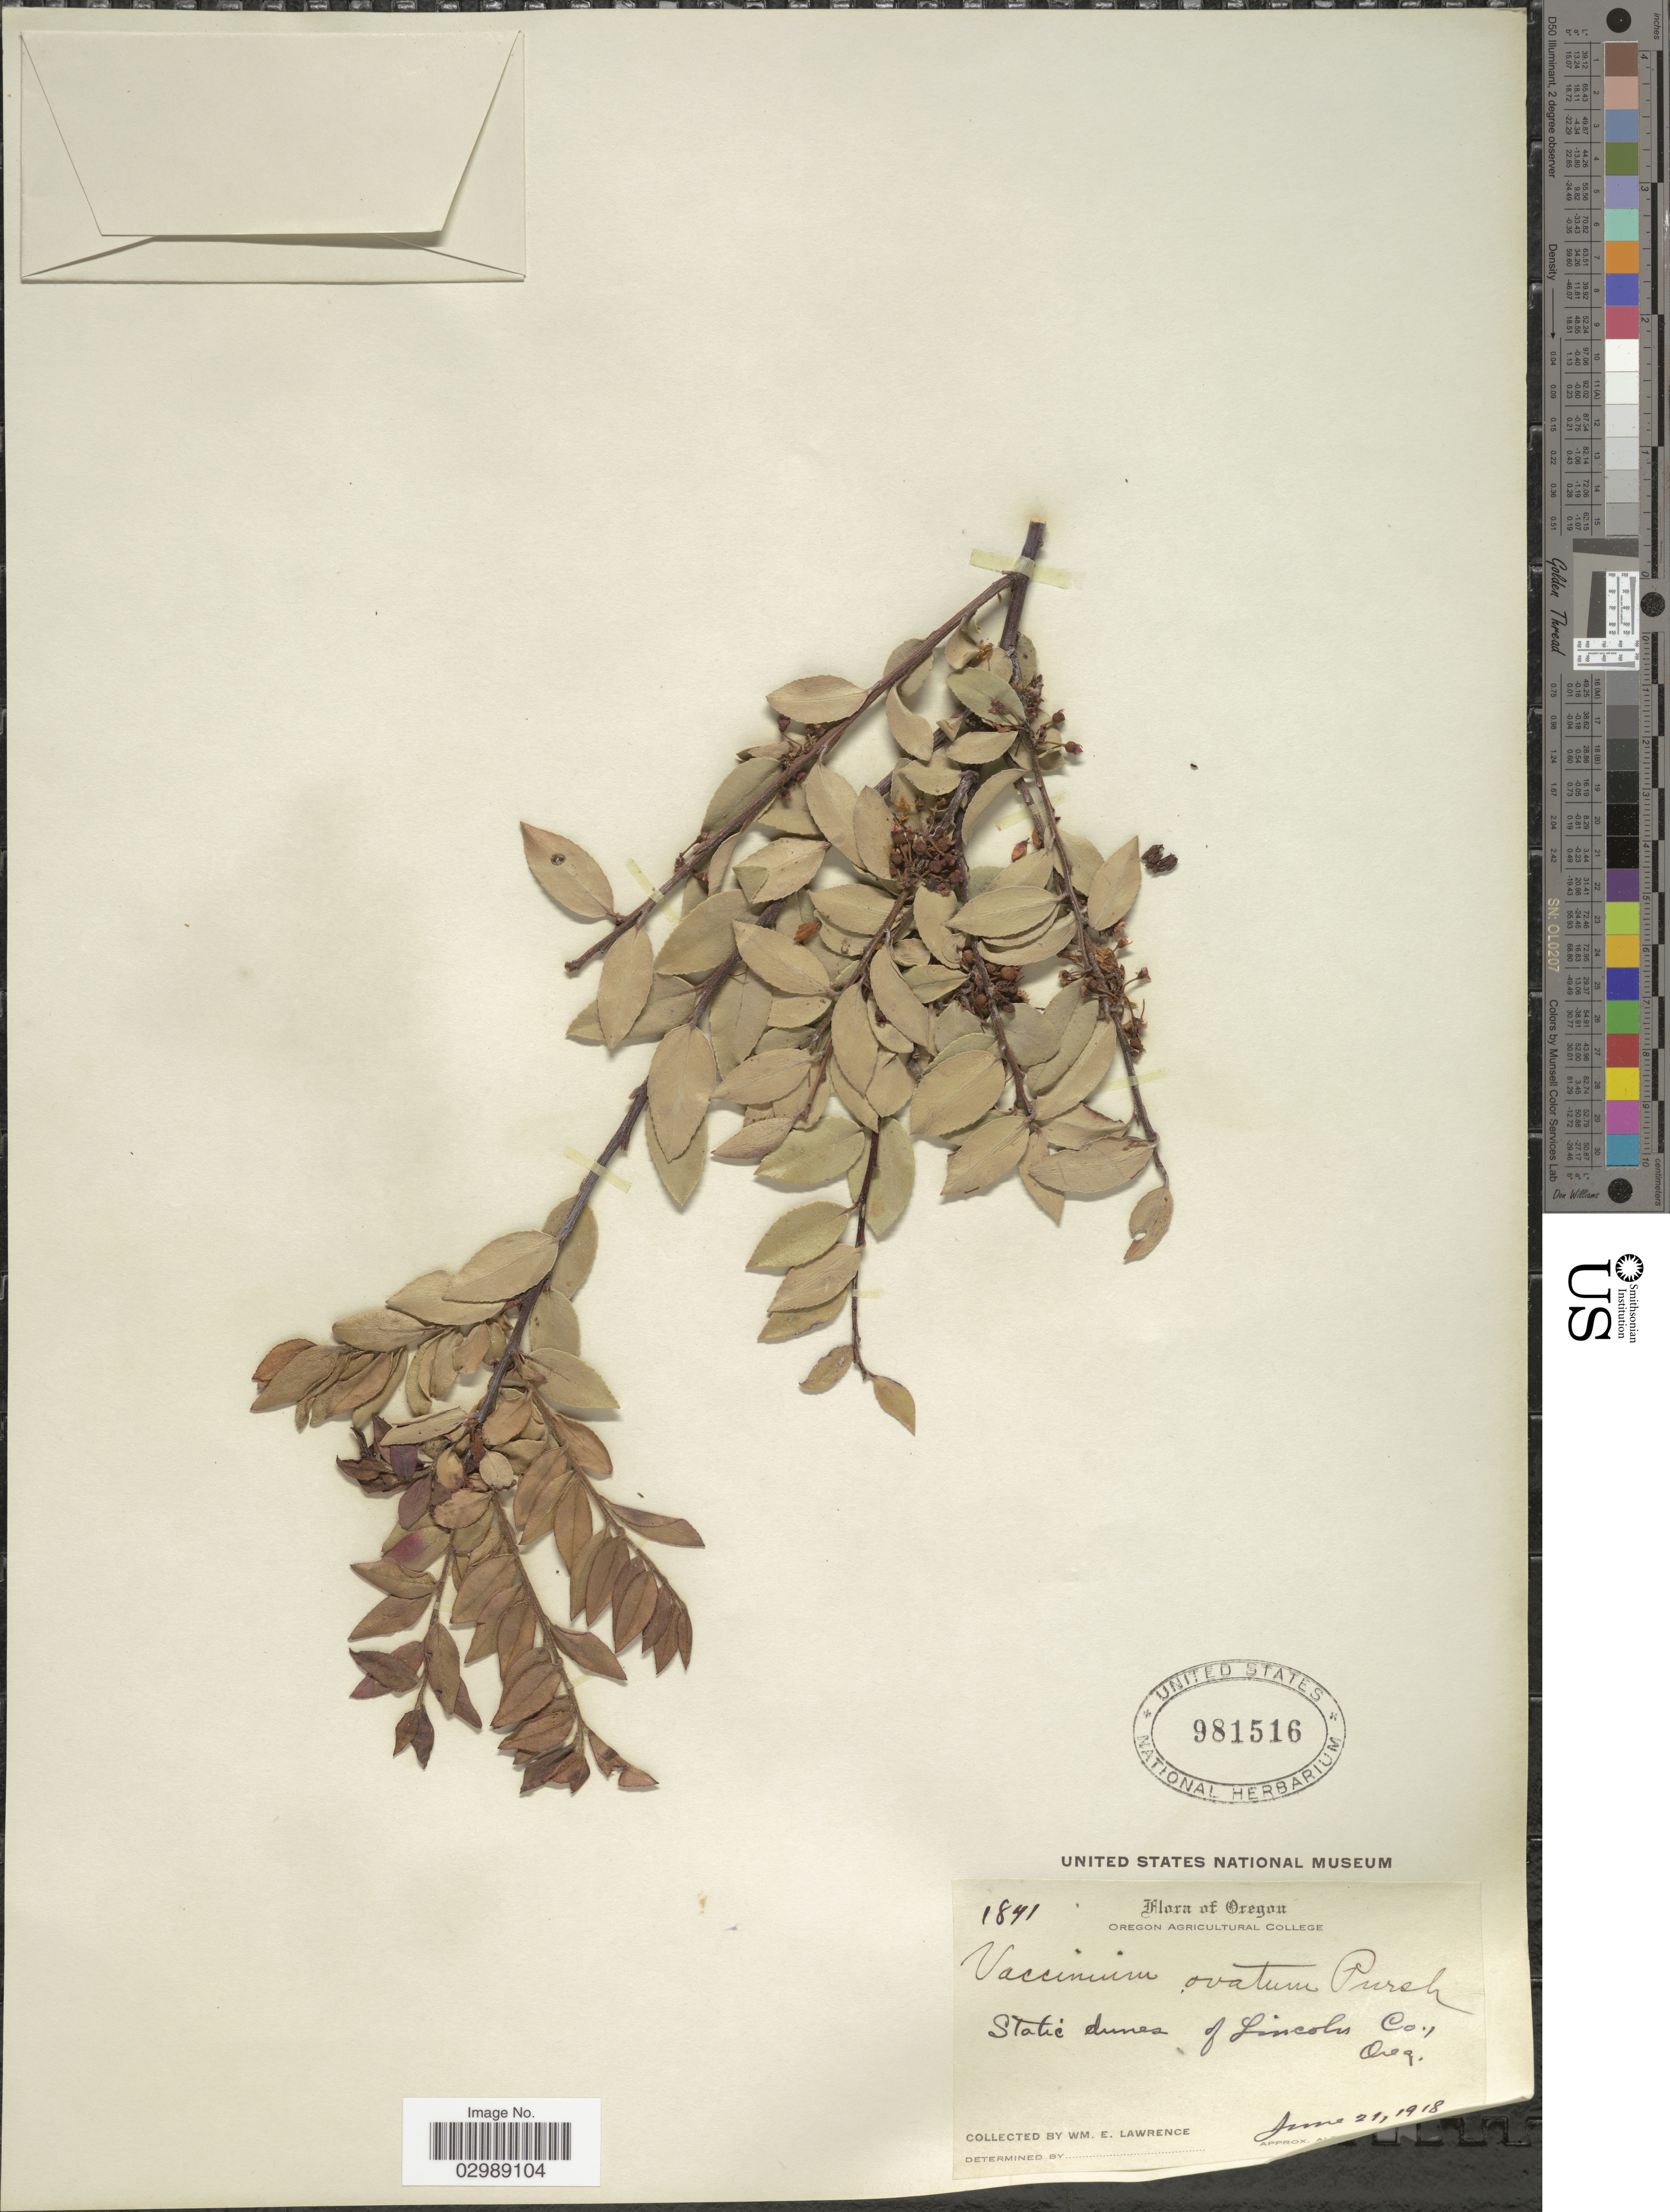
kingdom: Plantae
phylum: Tracheophyta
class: Magnoliopsida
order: Ericales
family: Ericaceae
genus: Vaccinium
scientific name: Vaccinium ovatum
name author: Pursh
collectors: W. Lawrence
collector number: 1841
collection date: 1918-06-21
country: United States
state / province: Oregon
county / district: Lincoln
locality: Static dunes of Lincoln Co.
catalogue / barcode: US 981516